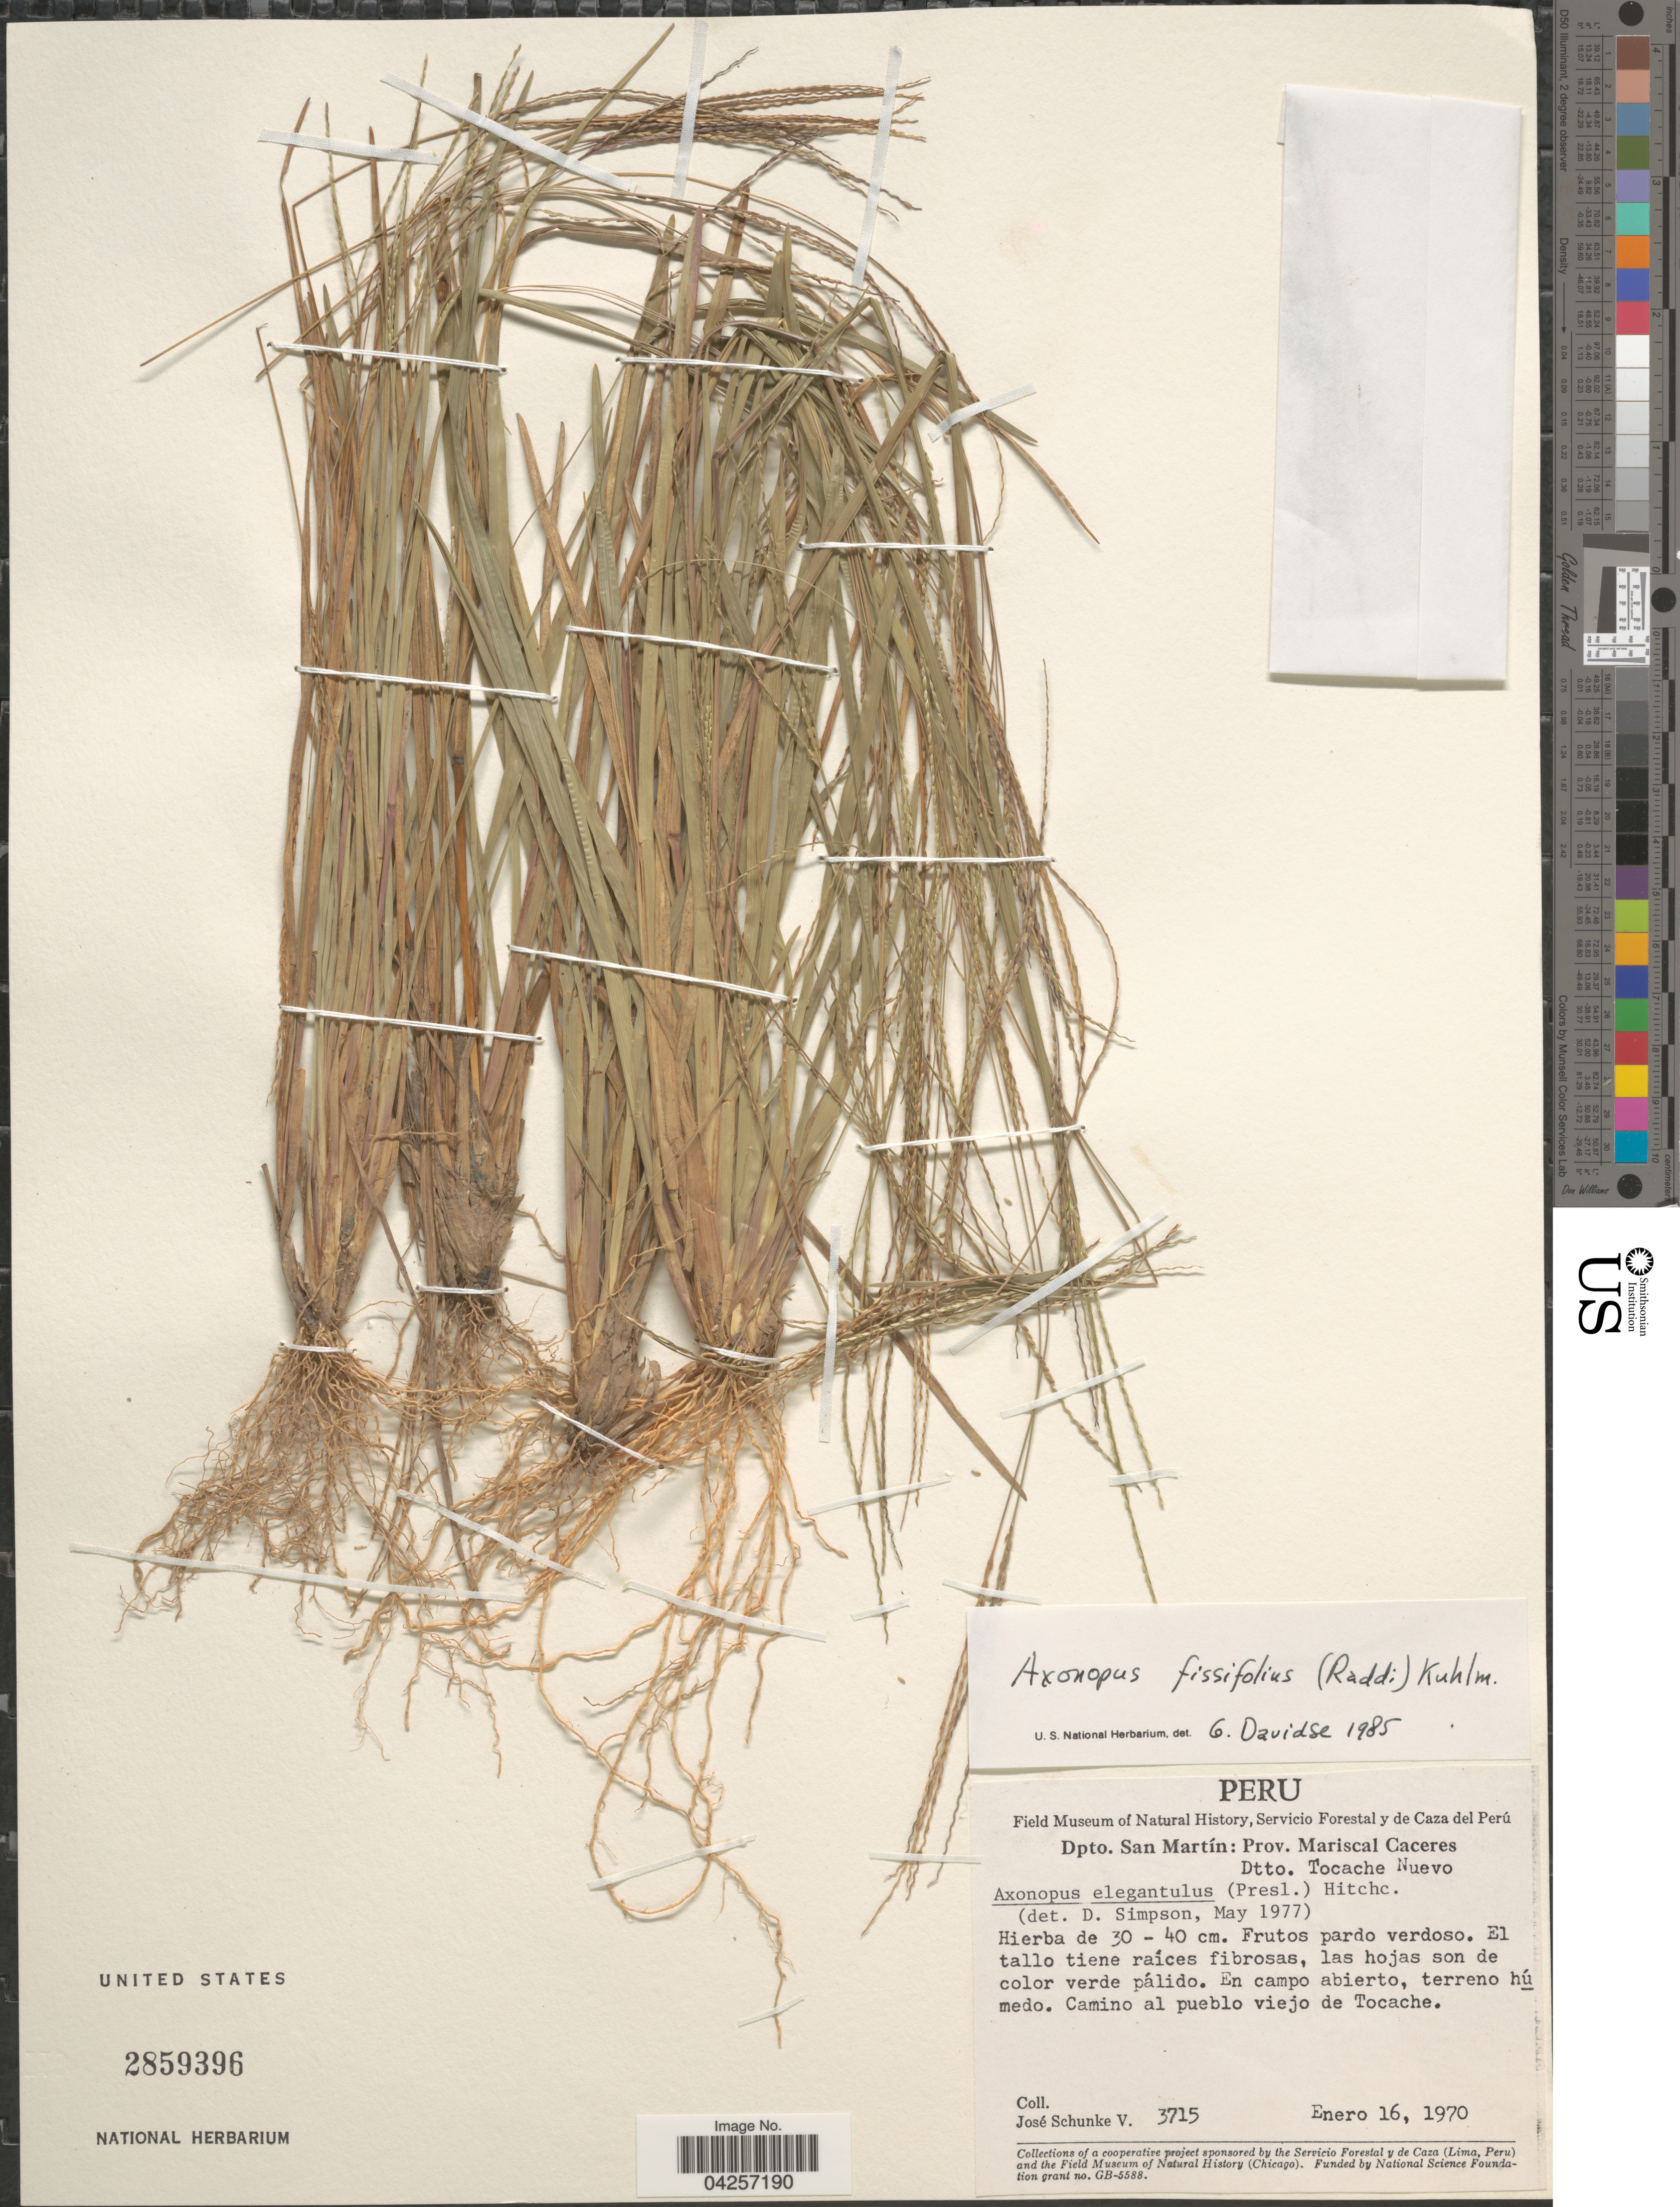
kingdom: Plantae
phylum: Tracheophyta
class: Liliopsida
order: Poales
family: Poaceae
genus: Axonopus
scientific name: Axonopus fissifolius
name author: (Raddi) Kuhlm.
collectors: J. Schunke Vigo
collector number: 3715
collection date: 1970-01-16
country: Peru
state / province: San Martín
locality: Dpto. San Martín: Prov. Mariscal Caceres. Dtto. Tocache Nuevo. Camino al pueblo viejo de Tocache.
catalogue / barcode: US 2859396